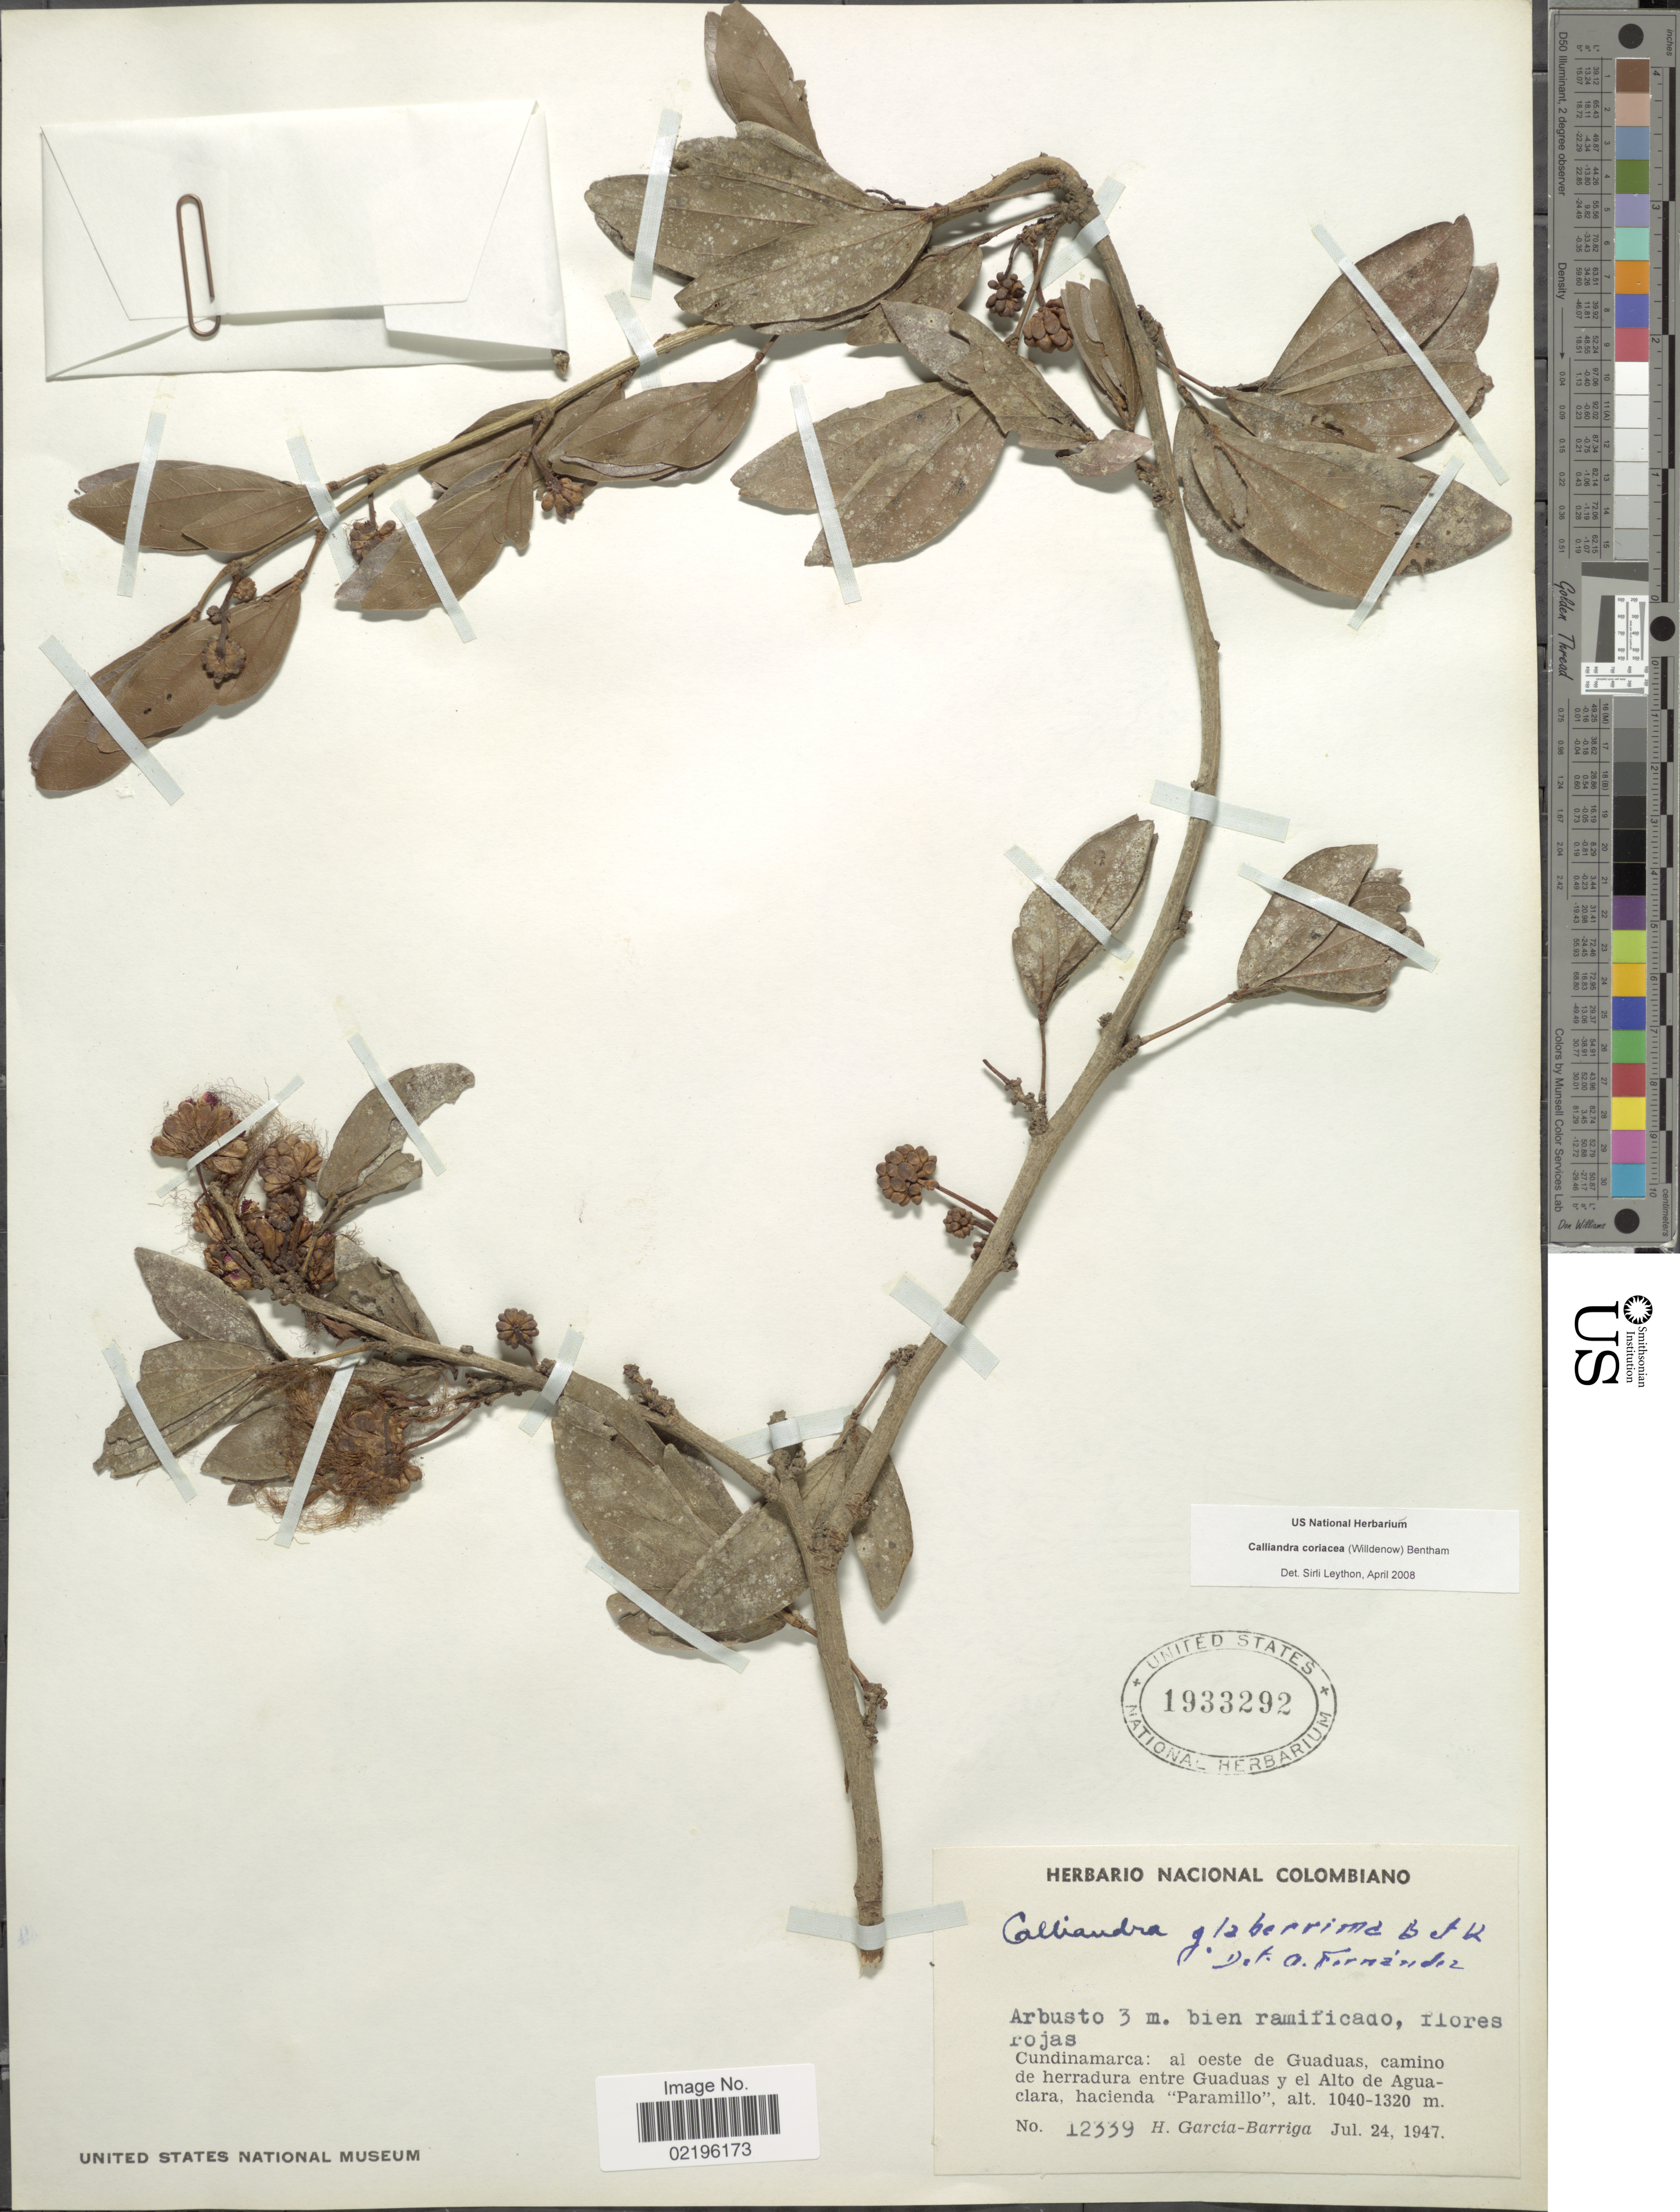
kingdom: Plantae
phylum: Tracheophyta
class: Magnoliopsida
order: Fabales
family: Fabaceae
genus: Calliandra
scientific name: Calliandra coriacea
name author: (Humb. & Bonpl. ex Willd.) Benth.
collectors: H. García Barriga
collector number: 12339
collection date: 1947-07-24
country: Colombia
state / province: Cundinamarca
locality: Al oeste de Guaduas, camino de herradura entre Guaduas y el Alto de Aquaclara, hacienda "Paramillo"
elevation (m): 1040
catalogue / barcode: US 1933292